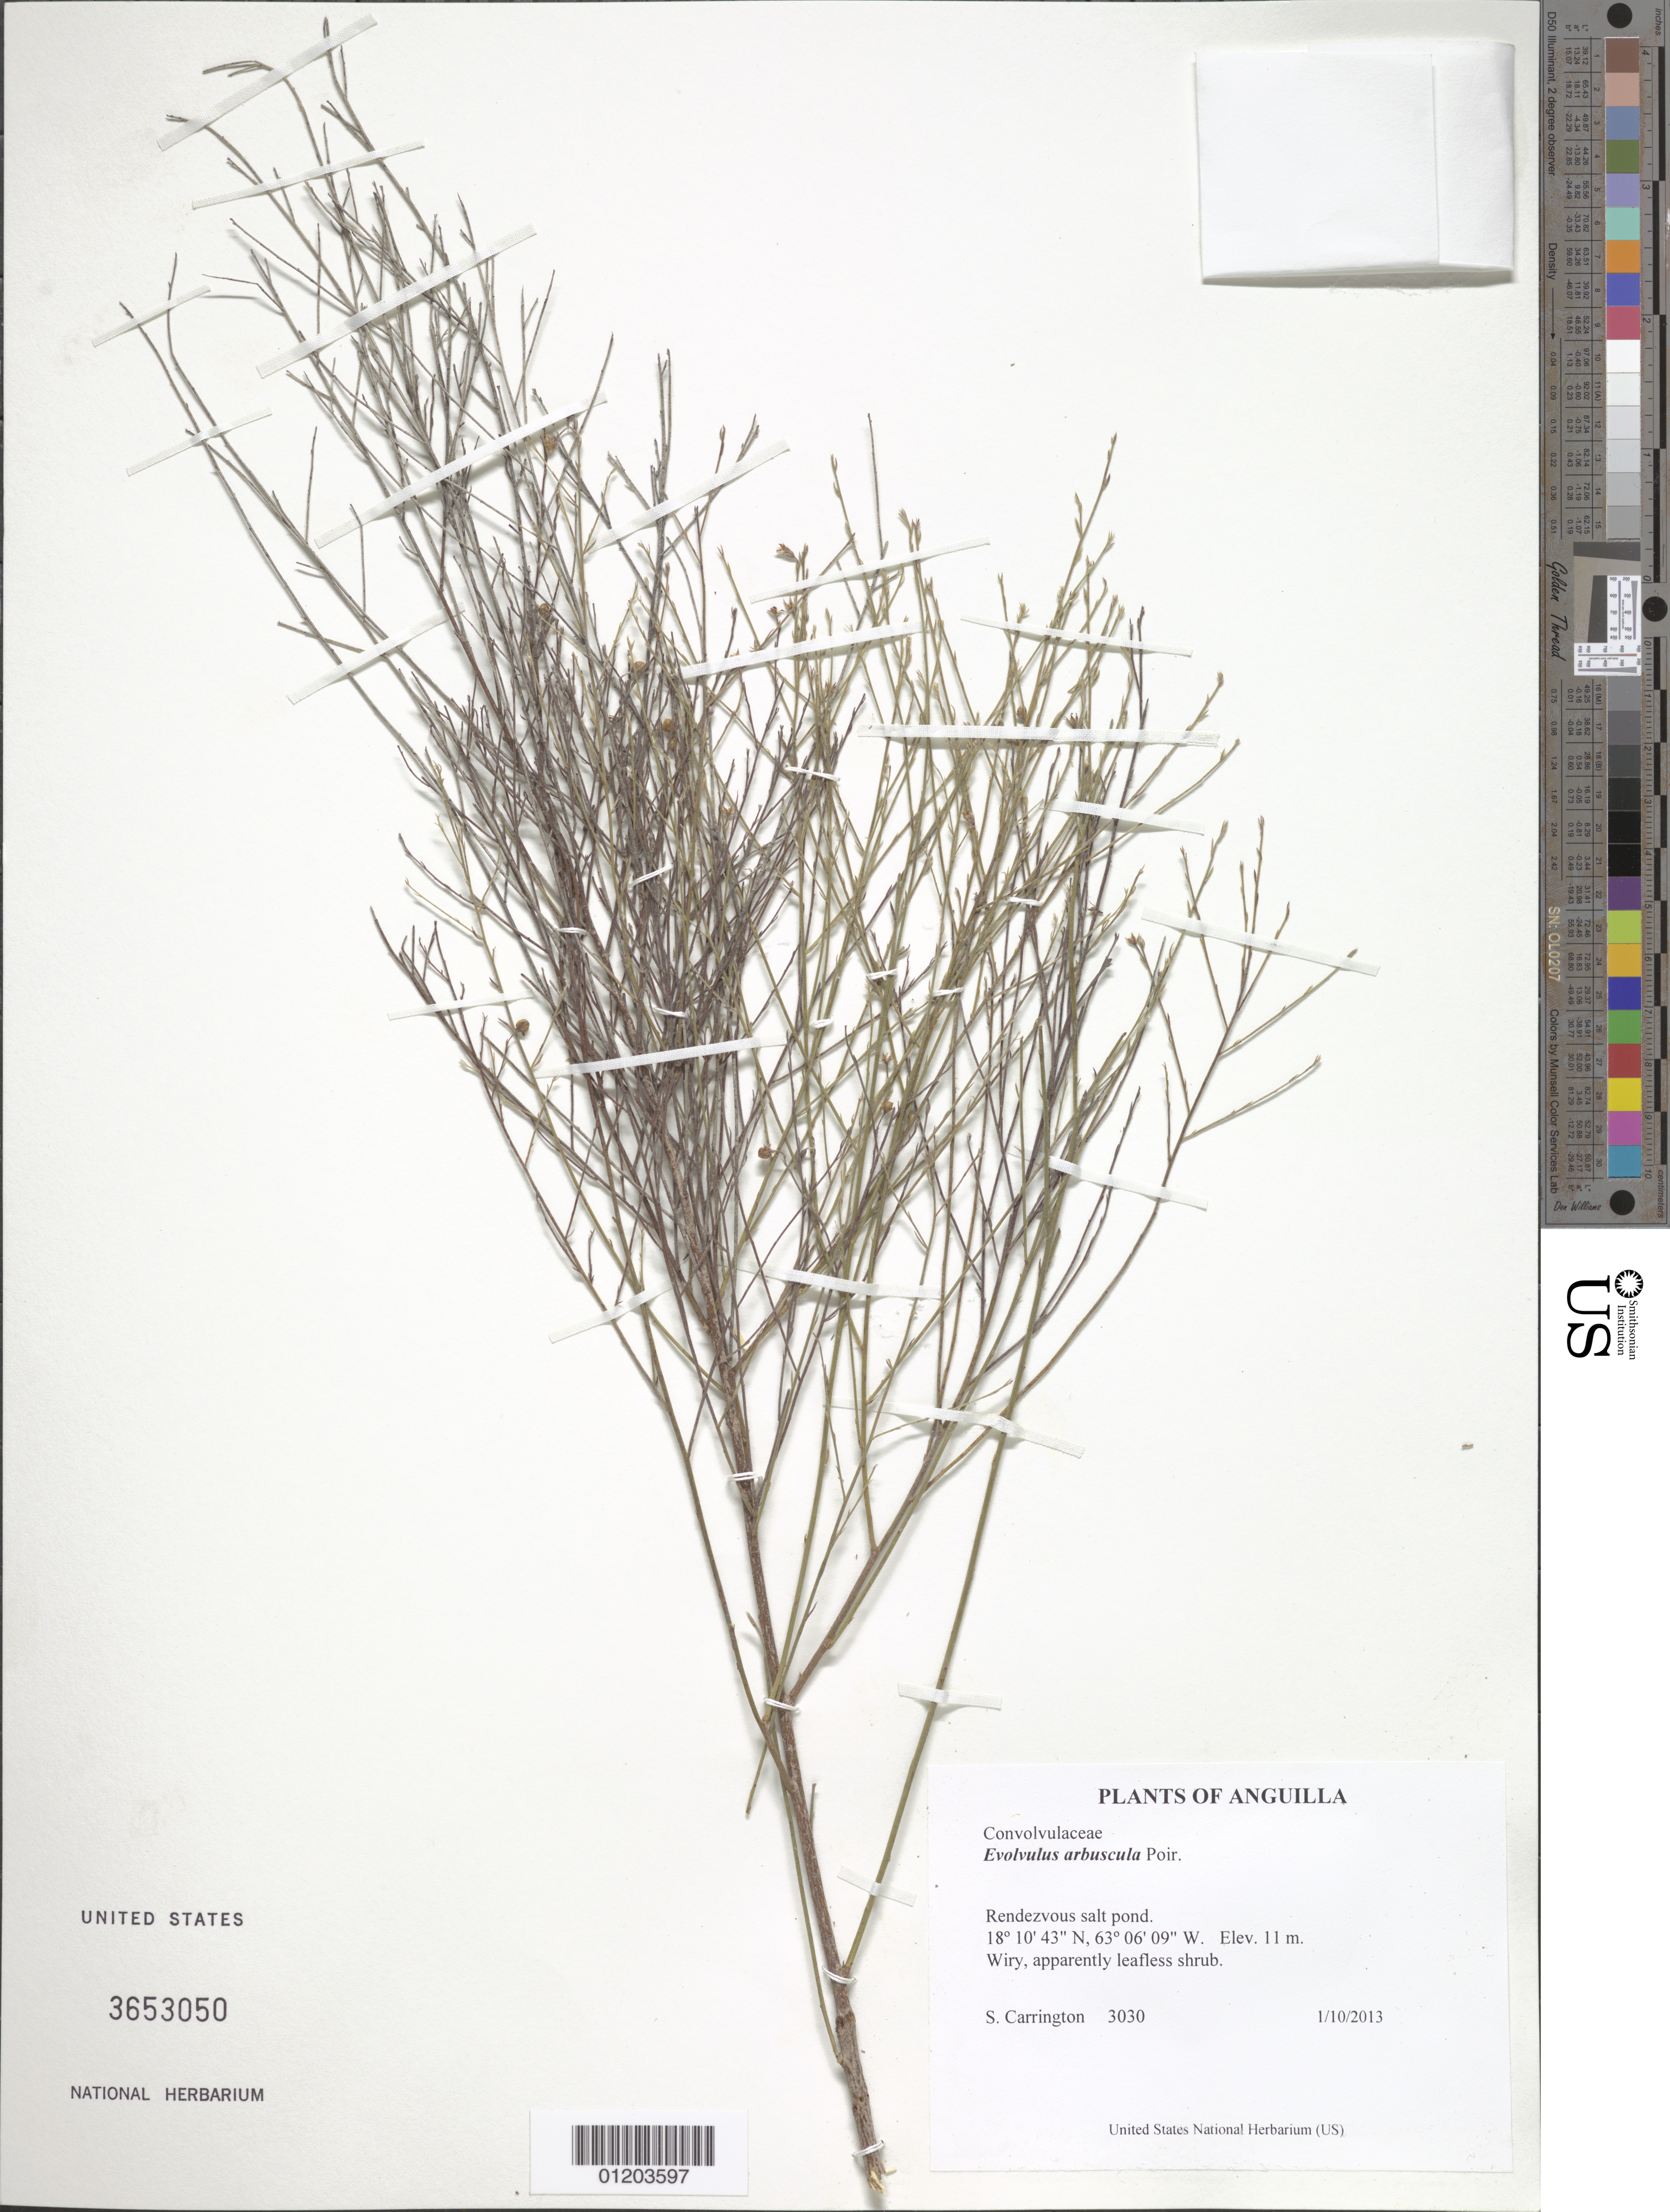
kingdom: Plantae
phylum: Tracheophyta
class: Magnoliopsida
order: Solanales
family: Convolvulaceae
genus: Evolvulus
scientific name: Evolvulus arbuscula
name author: Poir.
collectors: C. M. S. Carrington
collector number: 3030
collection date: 2013-01-10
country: Anguilla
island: Anguilla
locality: Rendezvous salt pond.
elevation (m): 11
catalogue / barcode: US 3653050